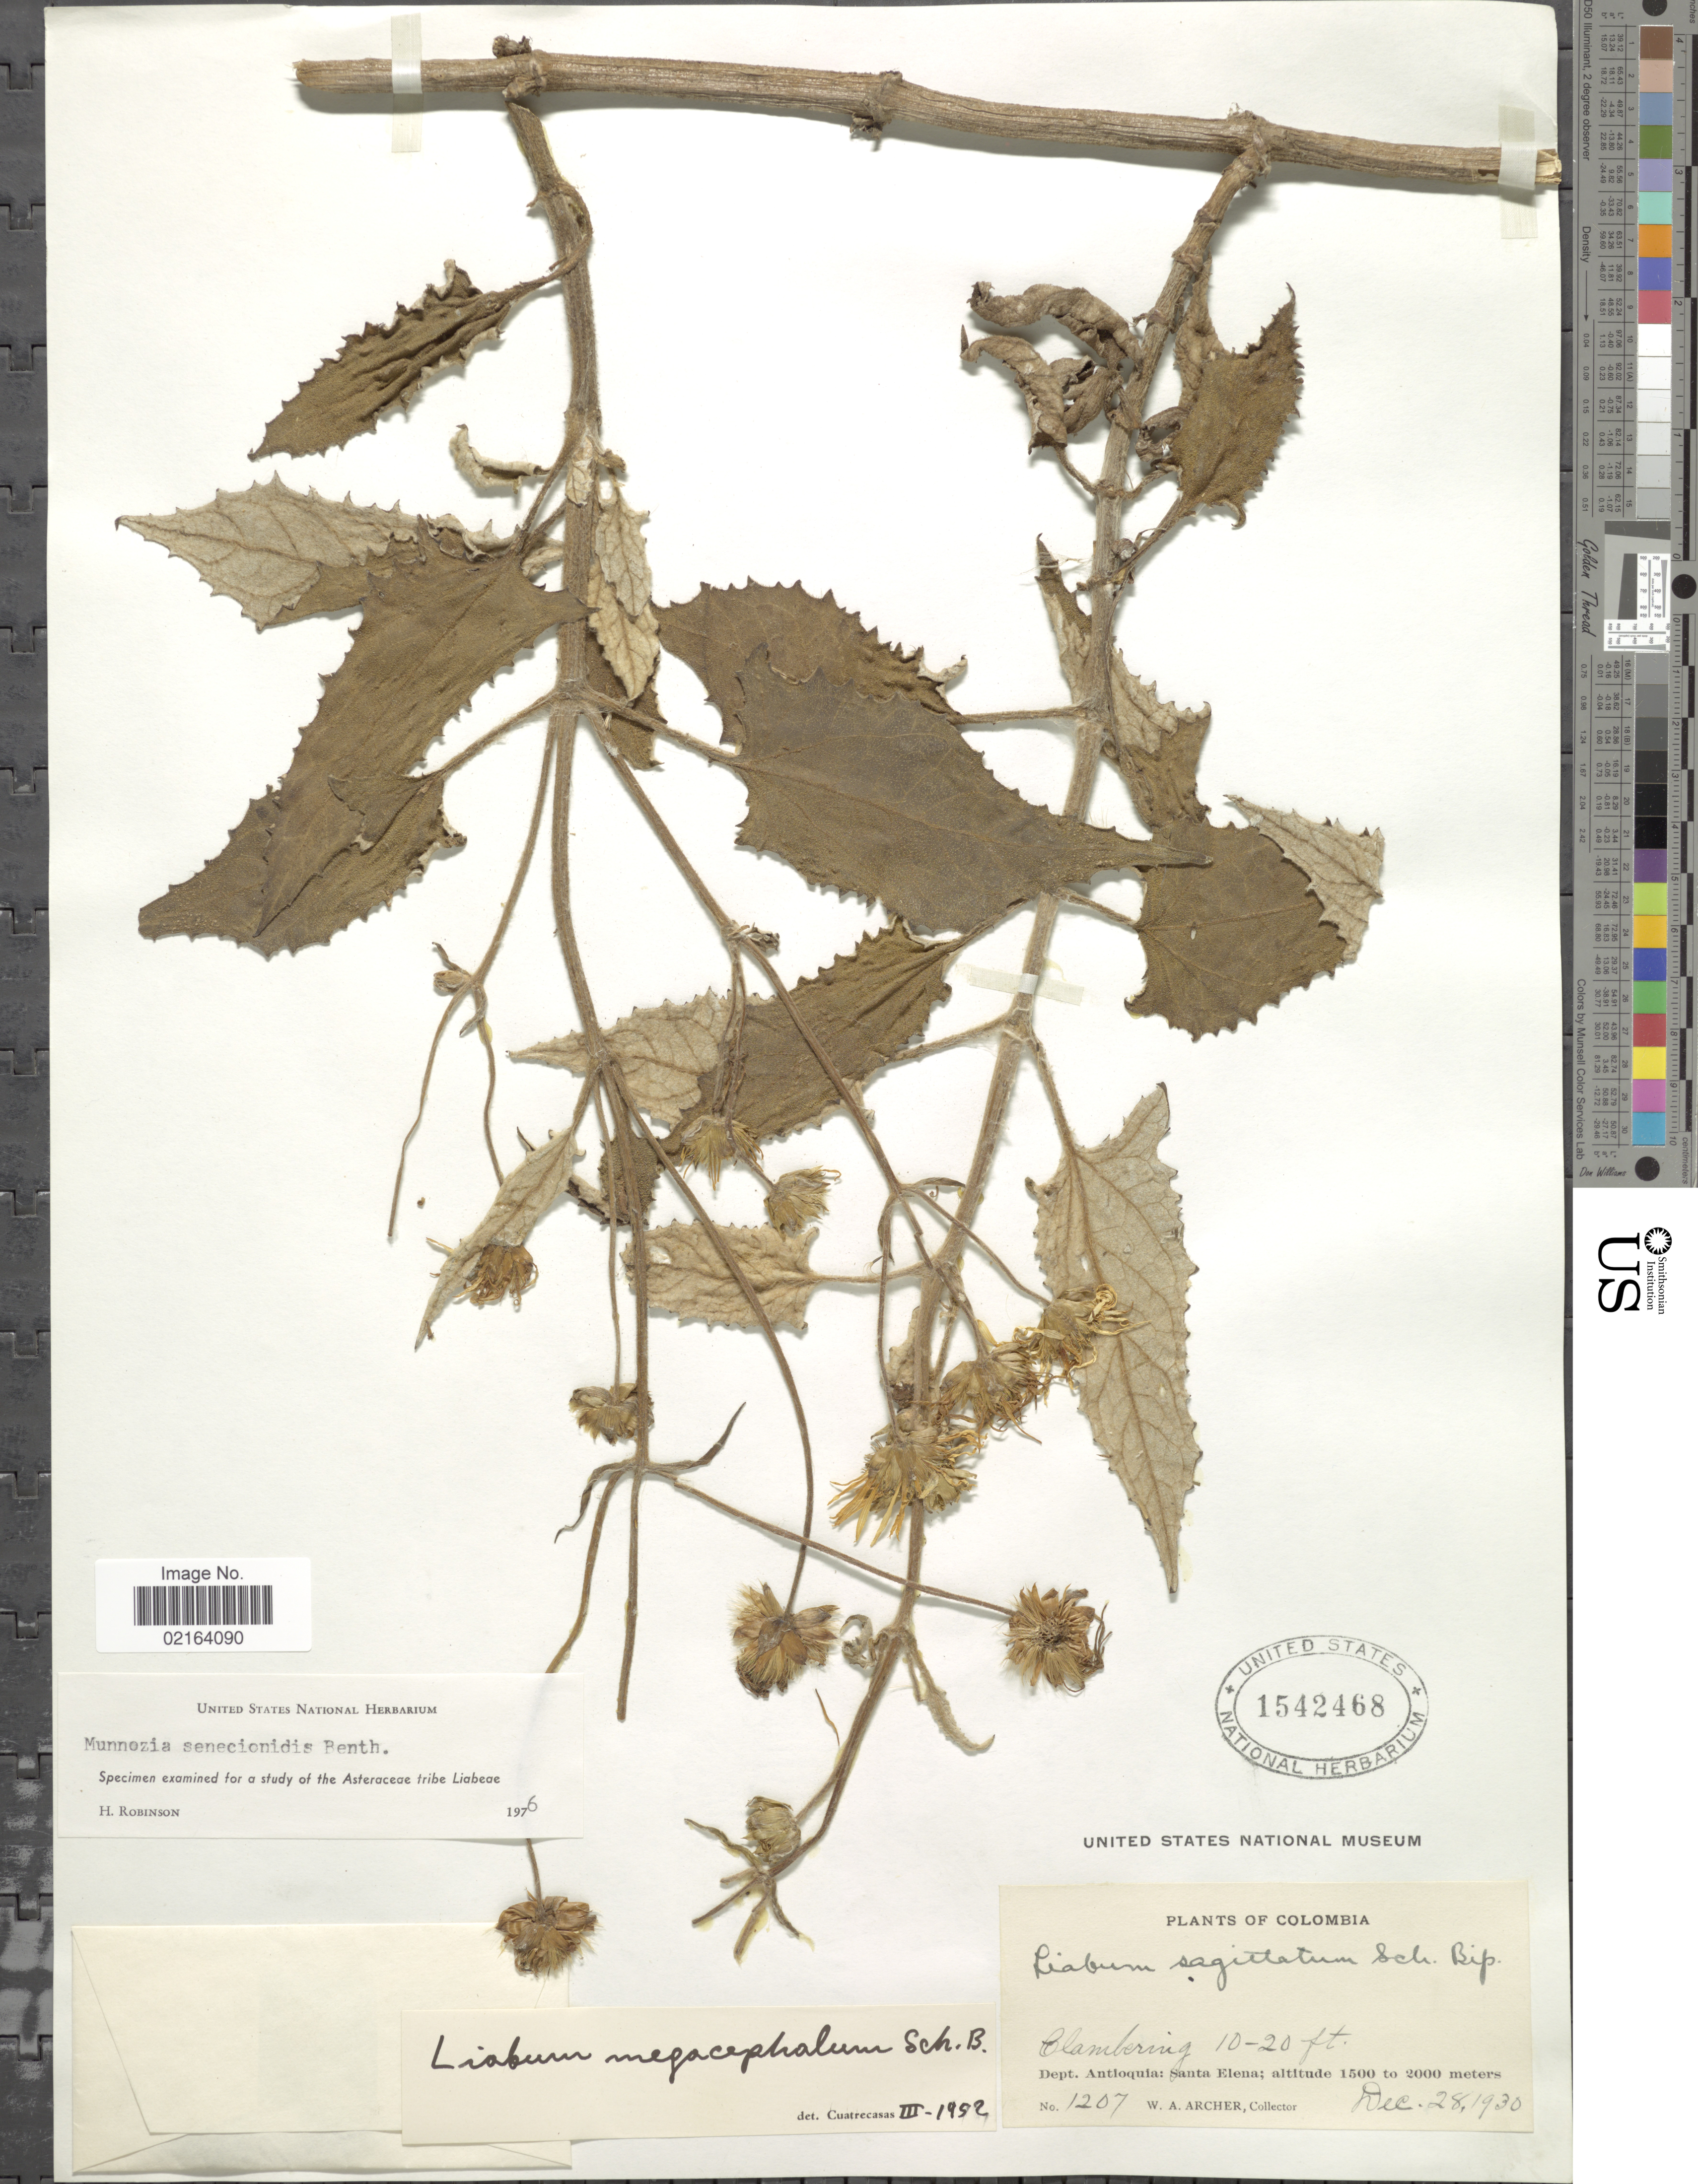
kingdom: Plantae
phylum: Tracheophyta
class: Magnoliopsida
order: Asterales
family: Asteraceae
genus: Munnozia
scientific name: Munnozia senecionidis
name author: Benth.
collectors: W. A. Archer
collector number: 1207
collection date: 1930-12-28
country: Colombia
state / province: Antioquia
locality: Dept. Antioquia: Santa Elena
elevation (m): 1500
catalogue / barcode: US 1542468